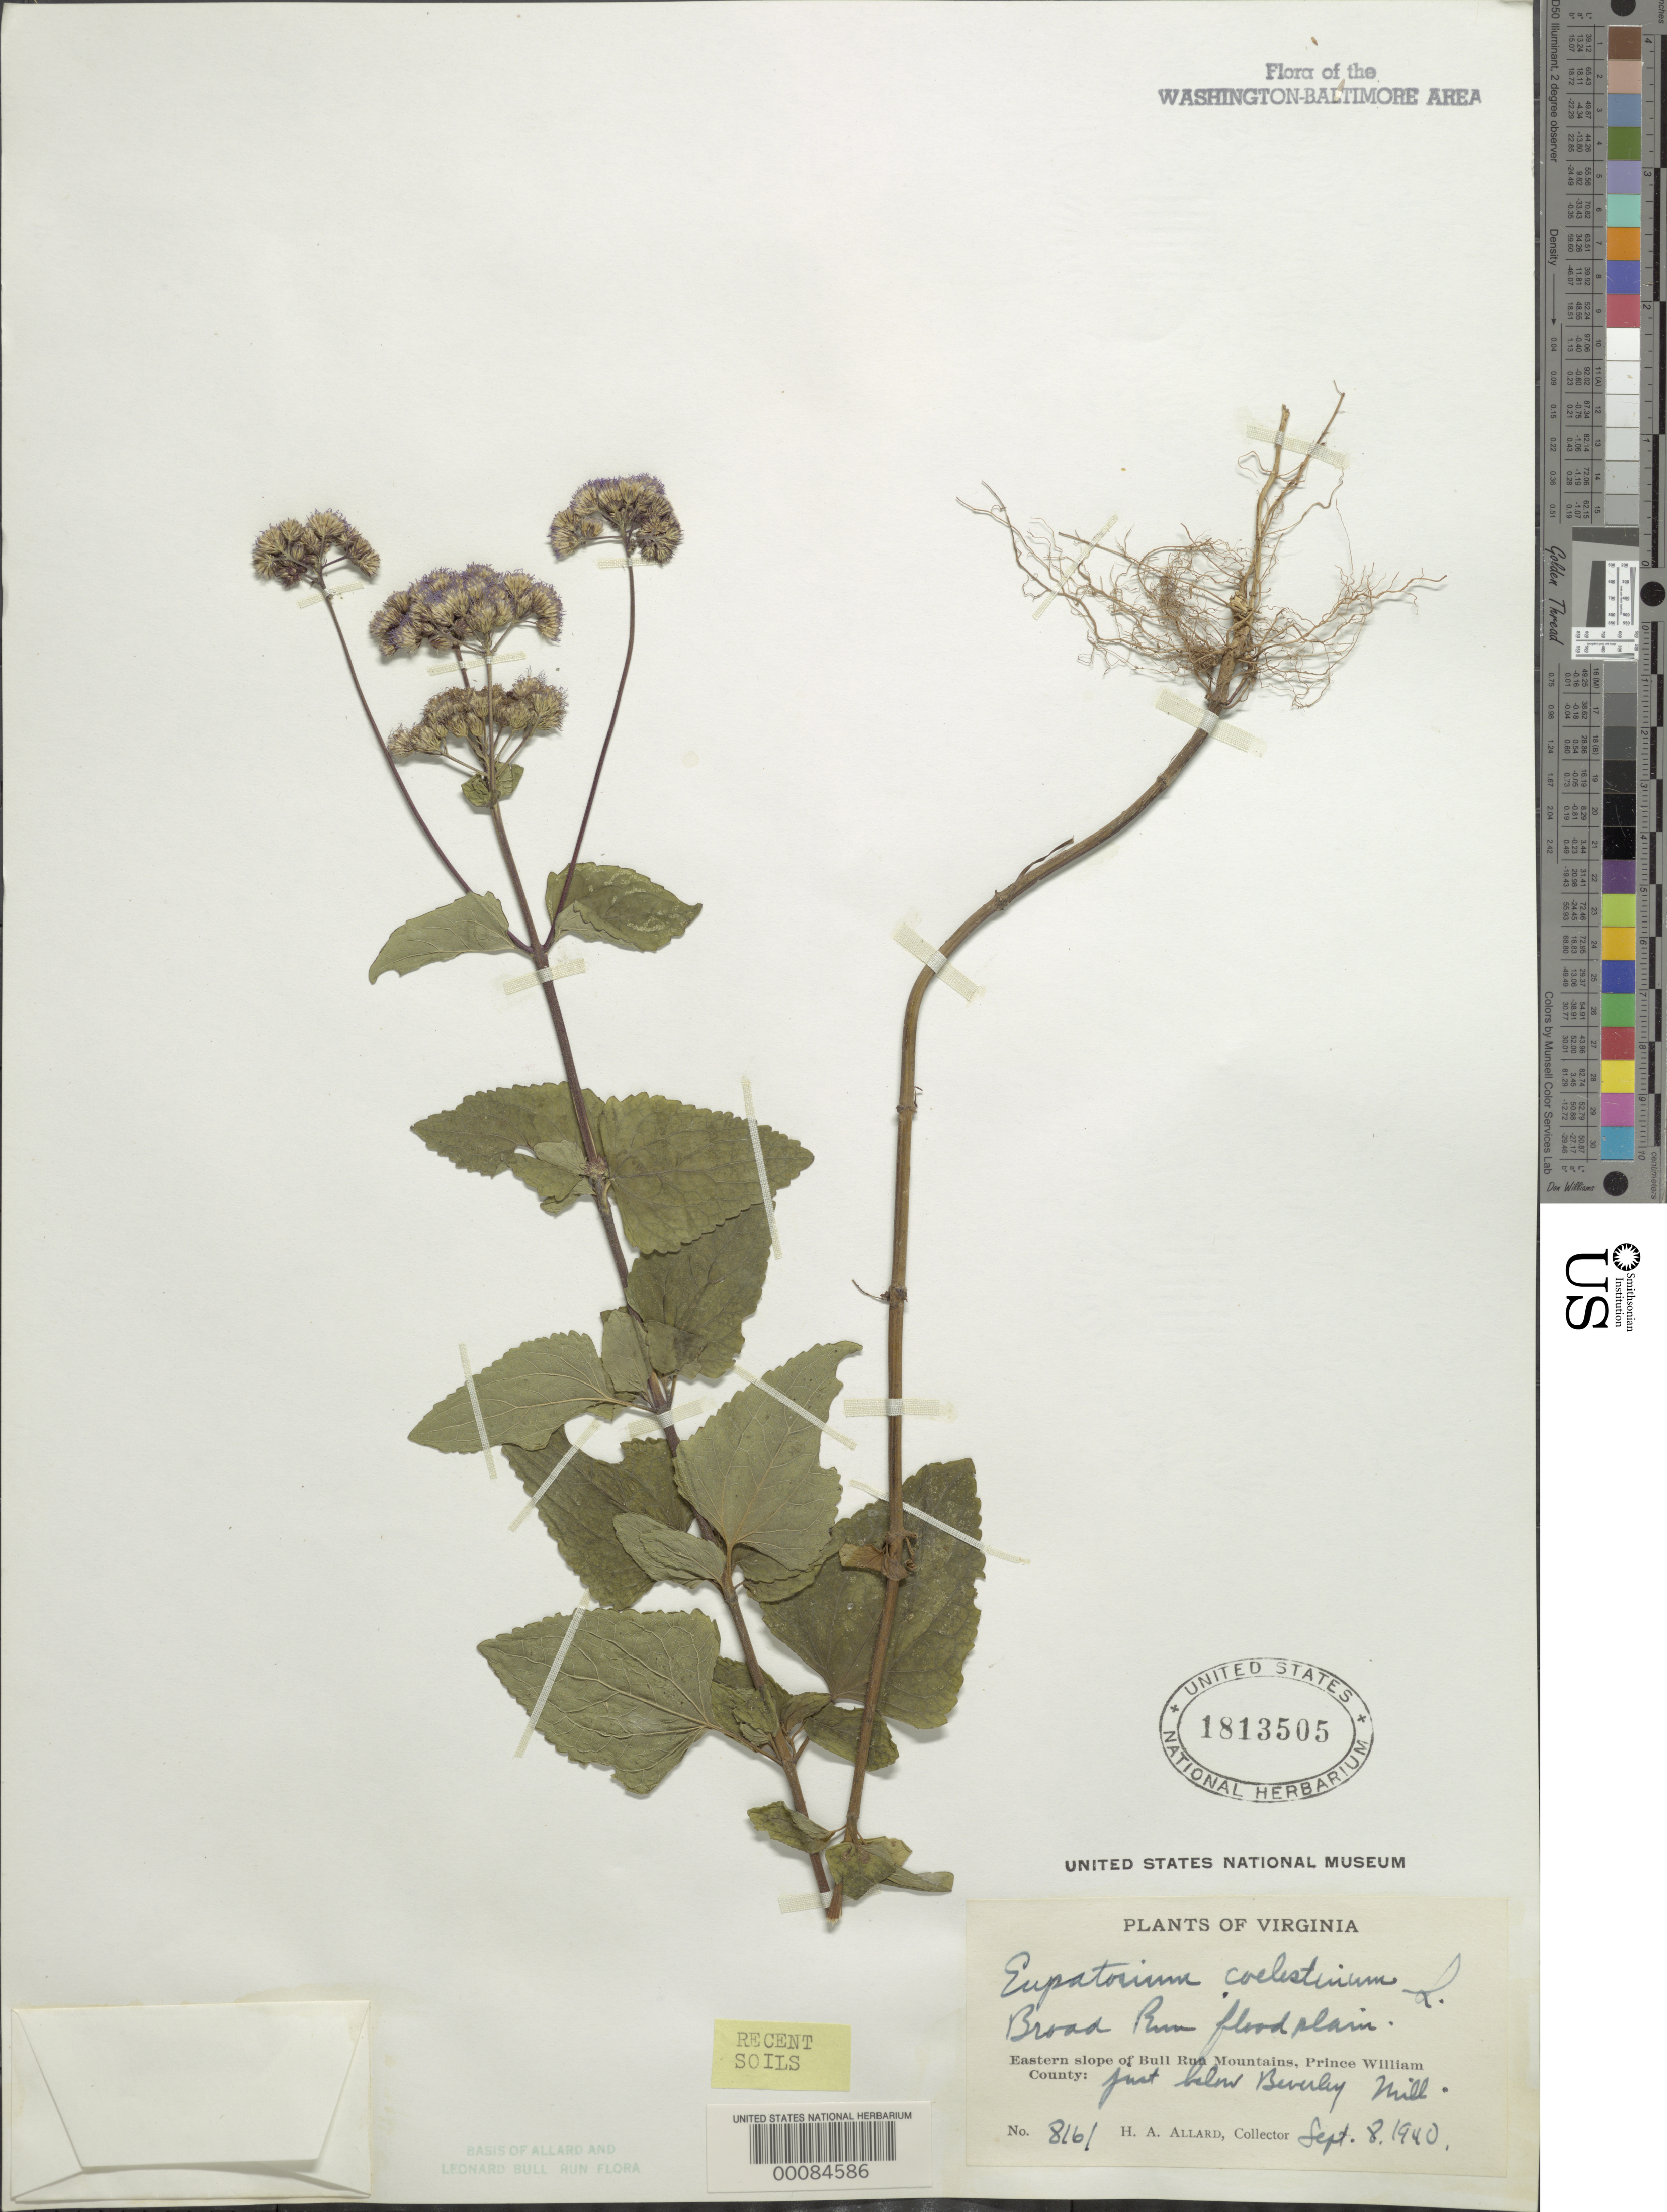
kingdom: Plantae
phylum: Tracheophyta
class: Magnoliopsida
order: Asterales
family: Asteraceae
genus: Conoclinium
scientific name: Conoclinium coelestinum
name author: (L.) DC.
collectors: H. A. Allard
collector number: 8161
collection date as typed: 08 Sep 1940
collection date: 1940-09-08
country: United States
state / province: Virginia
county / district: Prince William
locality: Broad Run below Beverley Mill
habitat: Floodplain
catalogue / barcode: US 1813505